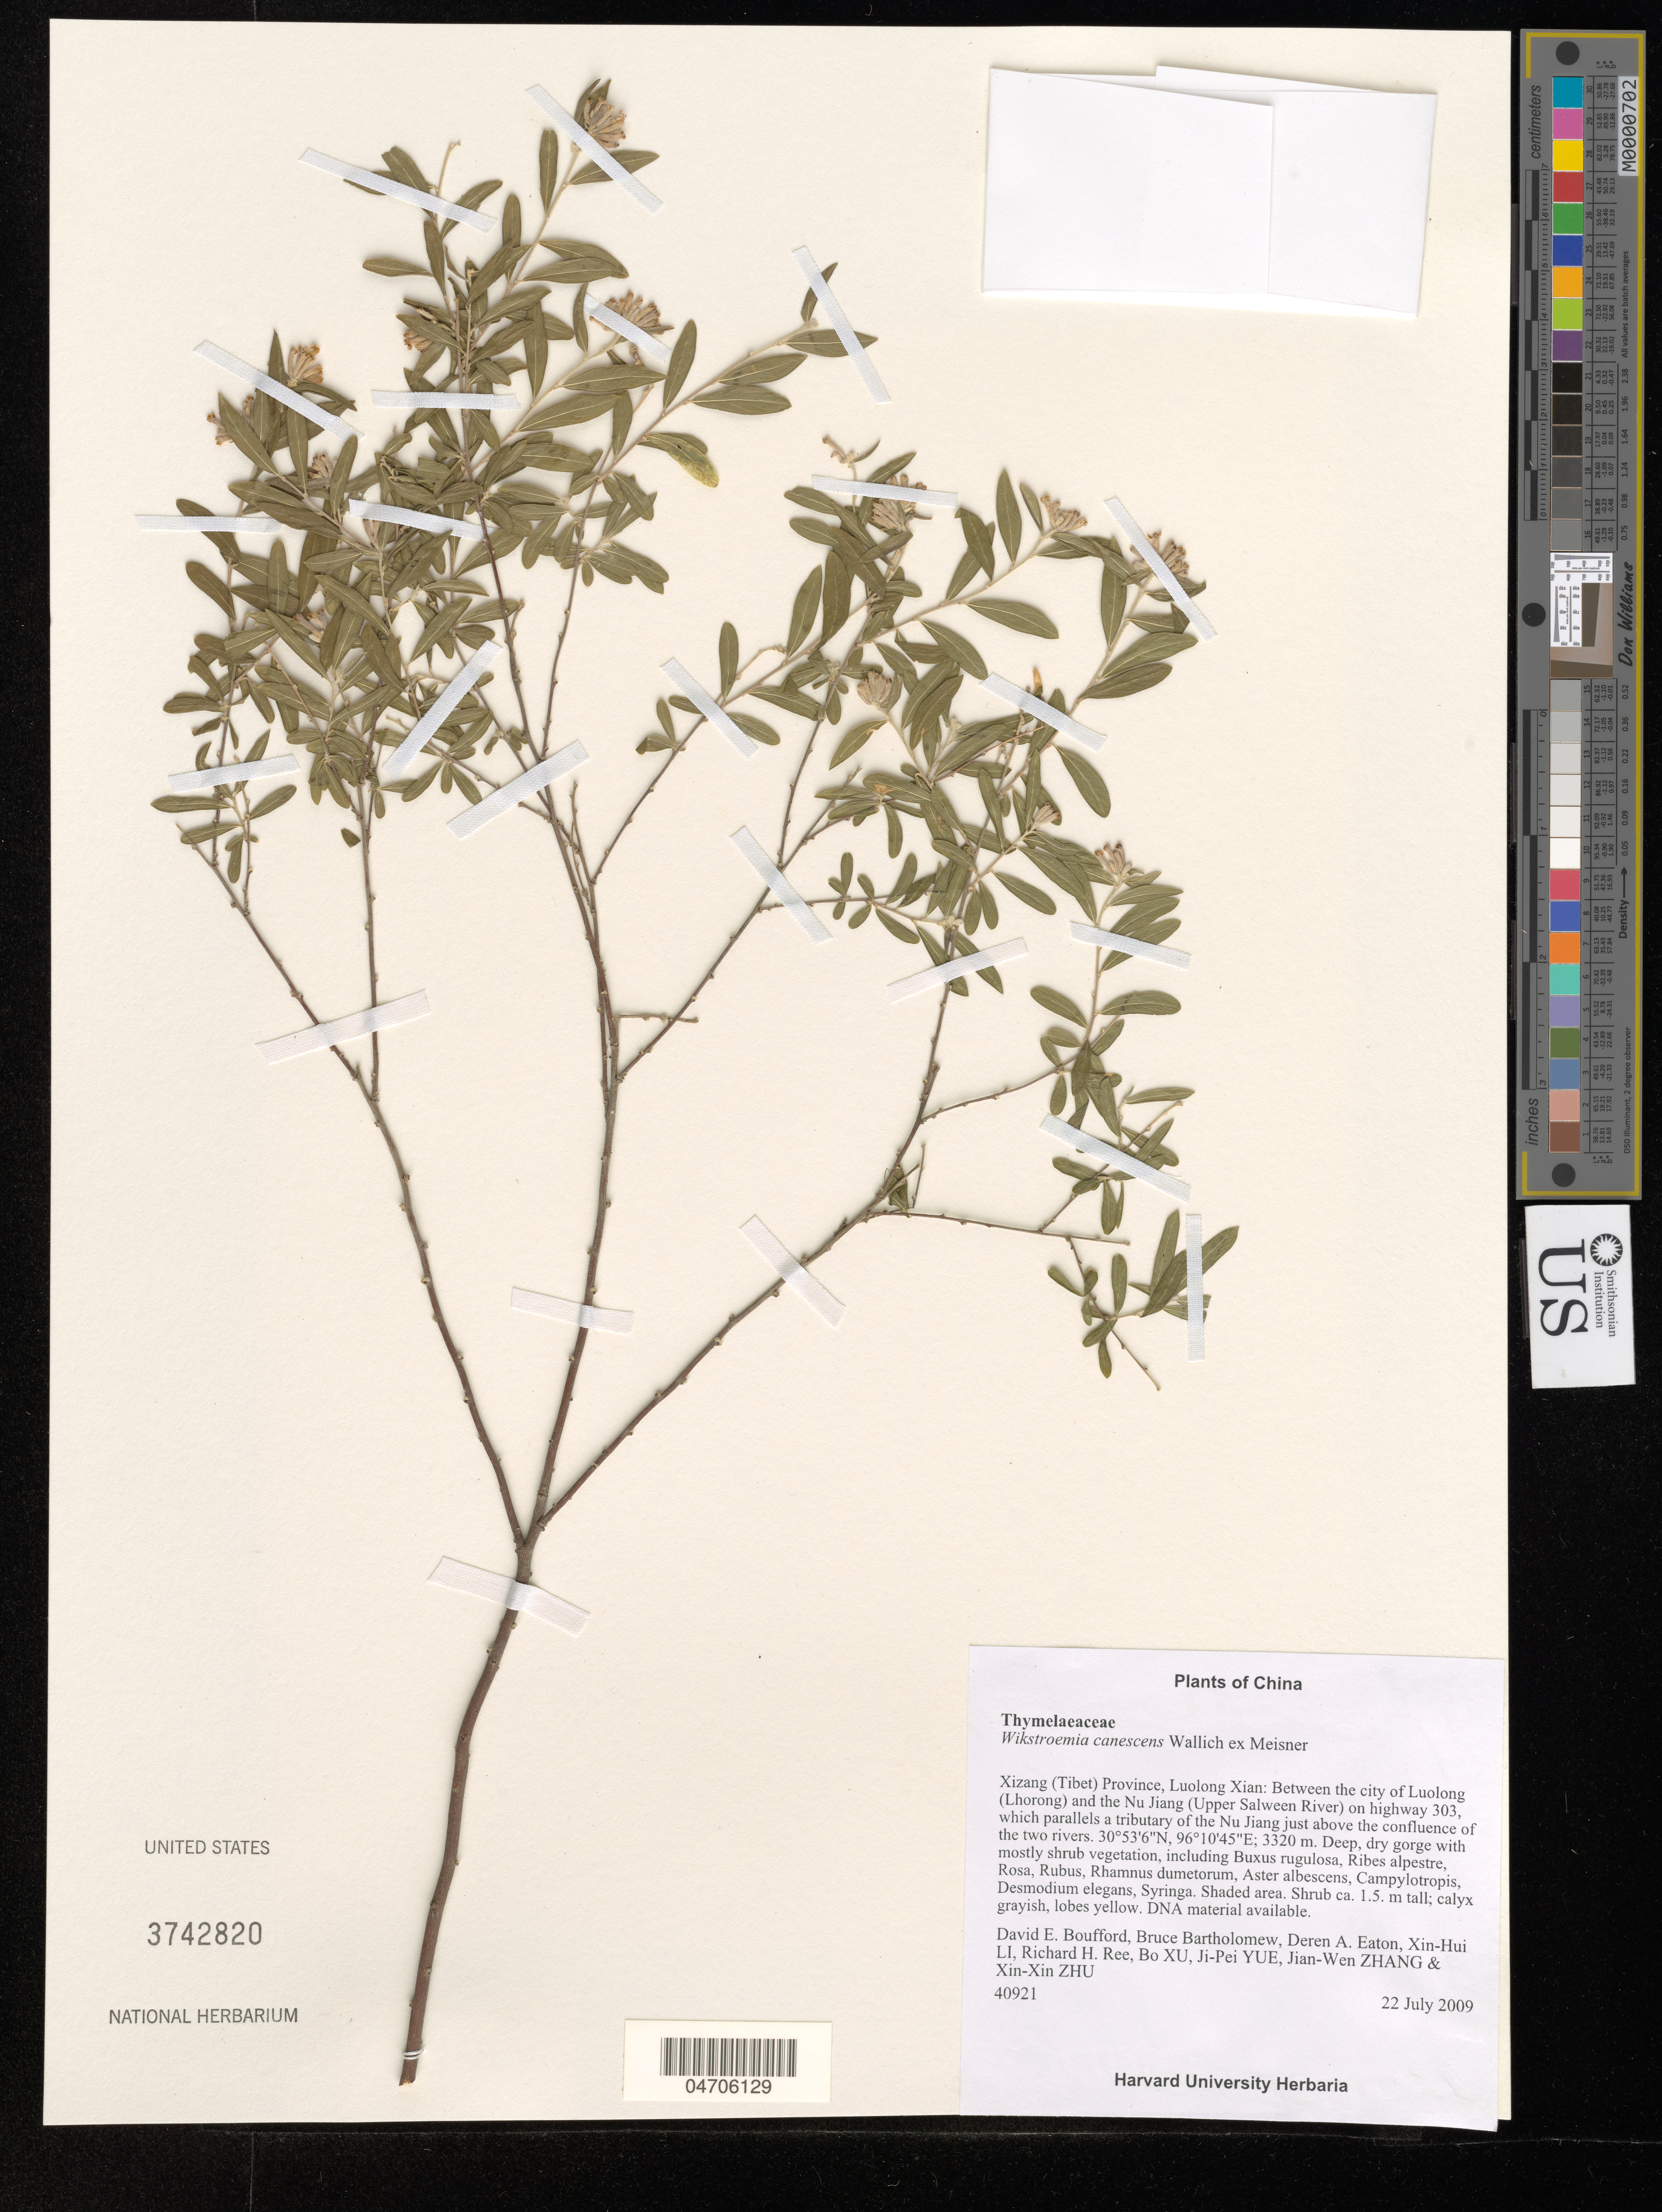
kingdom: Plantae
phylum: Tracheophyta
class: Magnoliopsida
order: Malvales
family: Thymelaeaceae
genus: Wikstroemia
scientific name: Wikstroemia canescens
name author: Meisn.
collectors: D. E. Boufford, B. Bartholomew, D. Eaton, X. Li & et al.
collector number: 40921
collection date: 2009-07-22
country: China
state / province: Xizang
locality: (Tibet), Luolong Xian: Between the city of Luolong (Lhorong) and the Nu Jiang (Upper Salween River) on highway 303, which parallels a tributary of the Nu Jiang just above the confluence of the two rivers.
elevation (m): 3320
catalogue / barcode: US 3742820